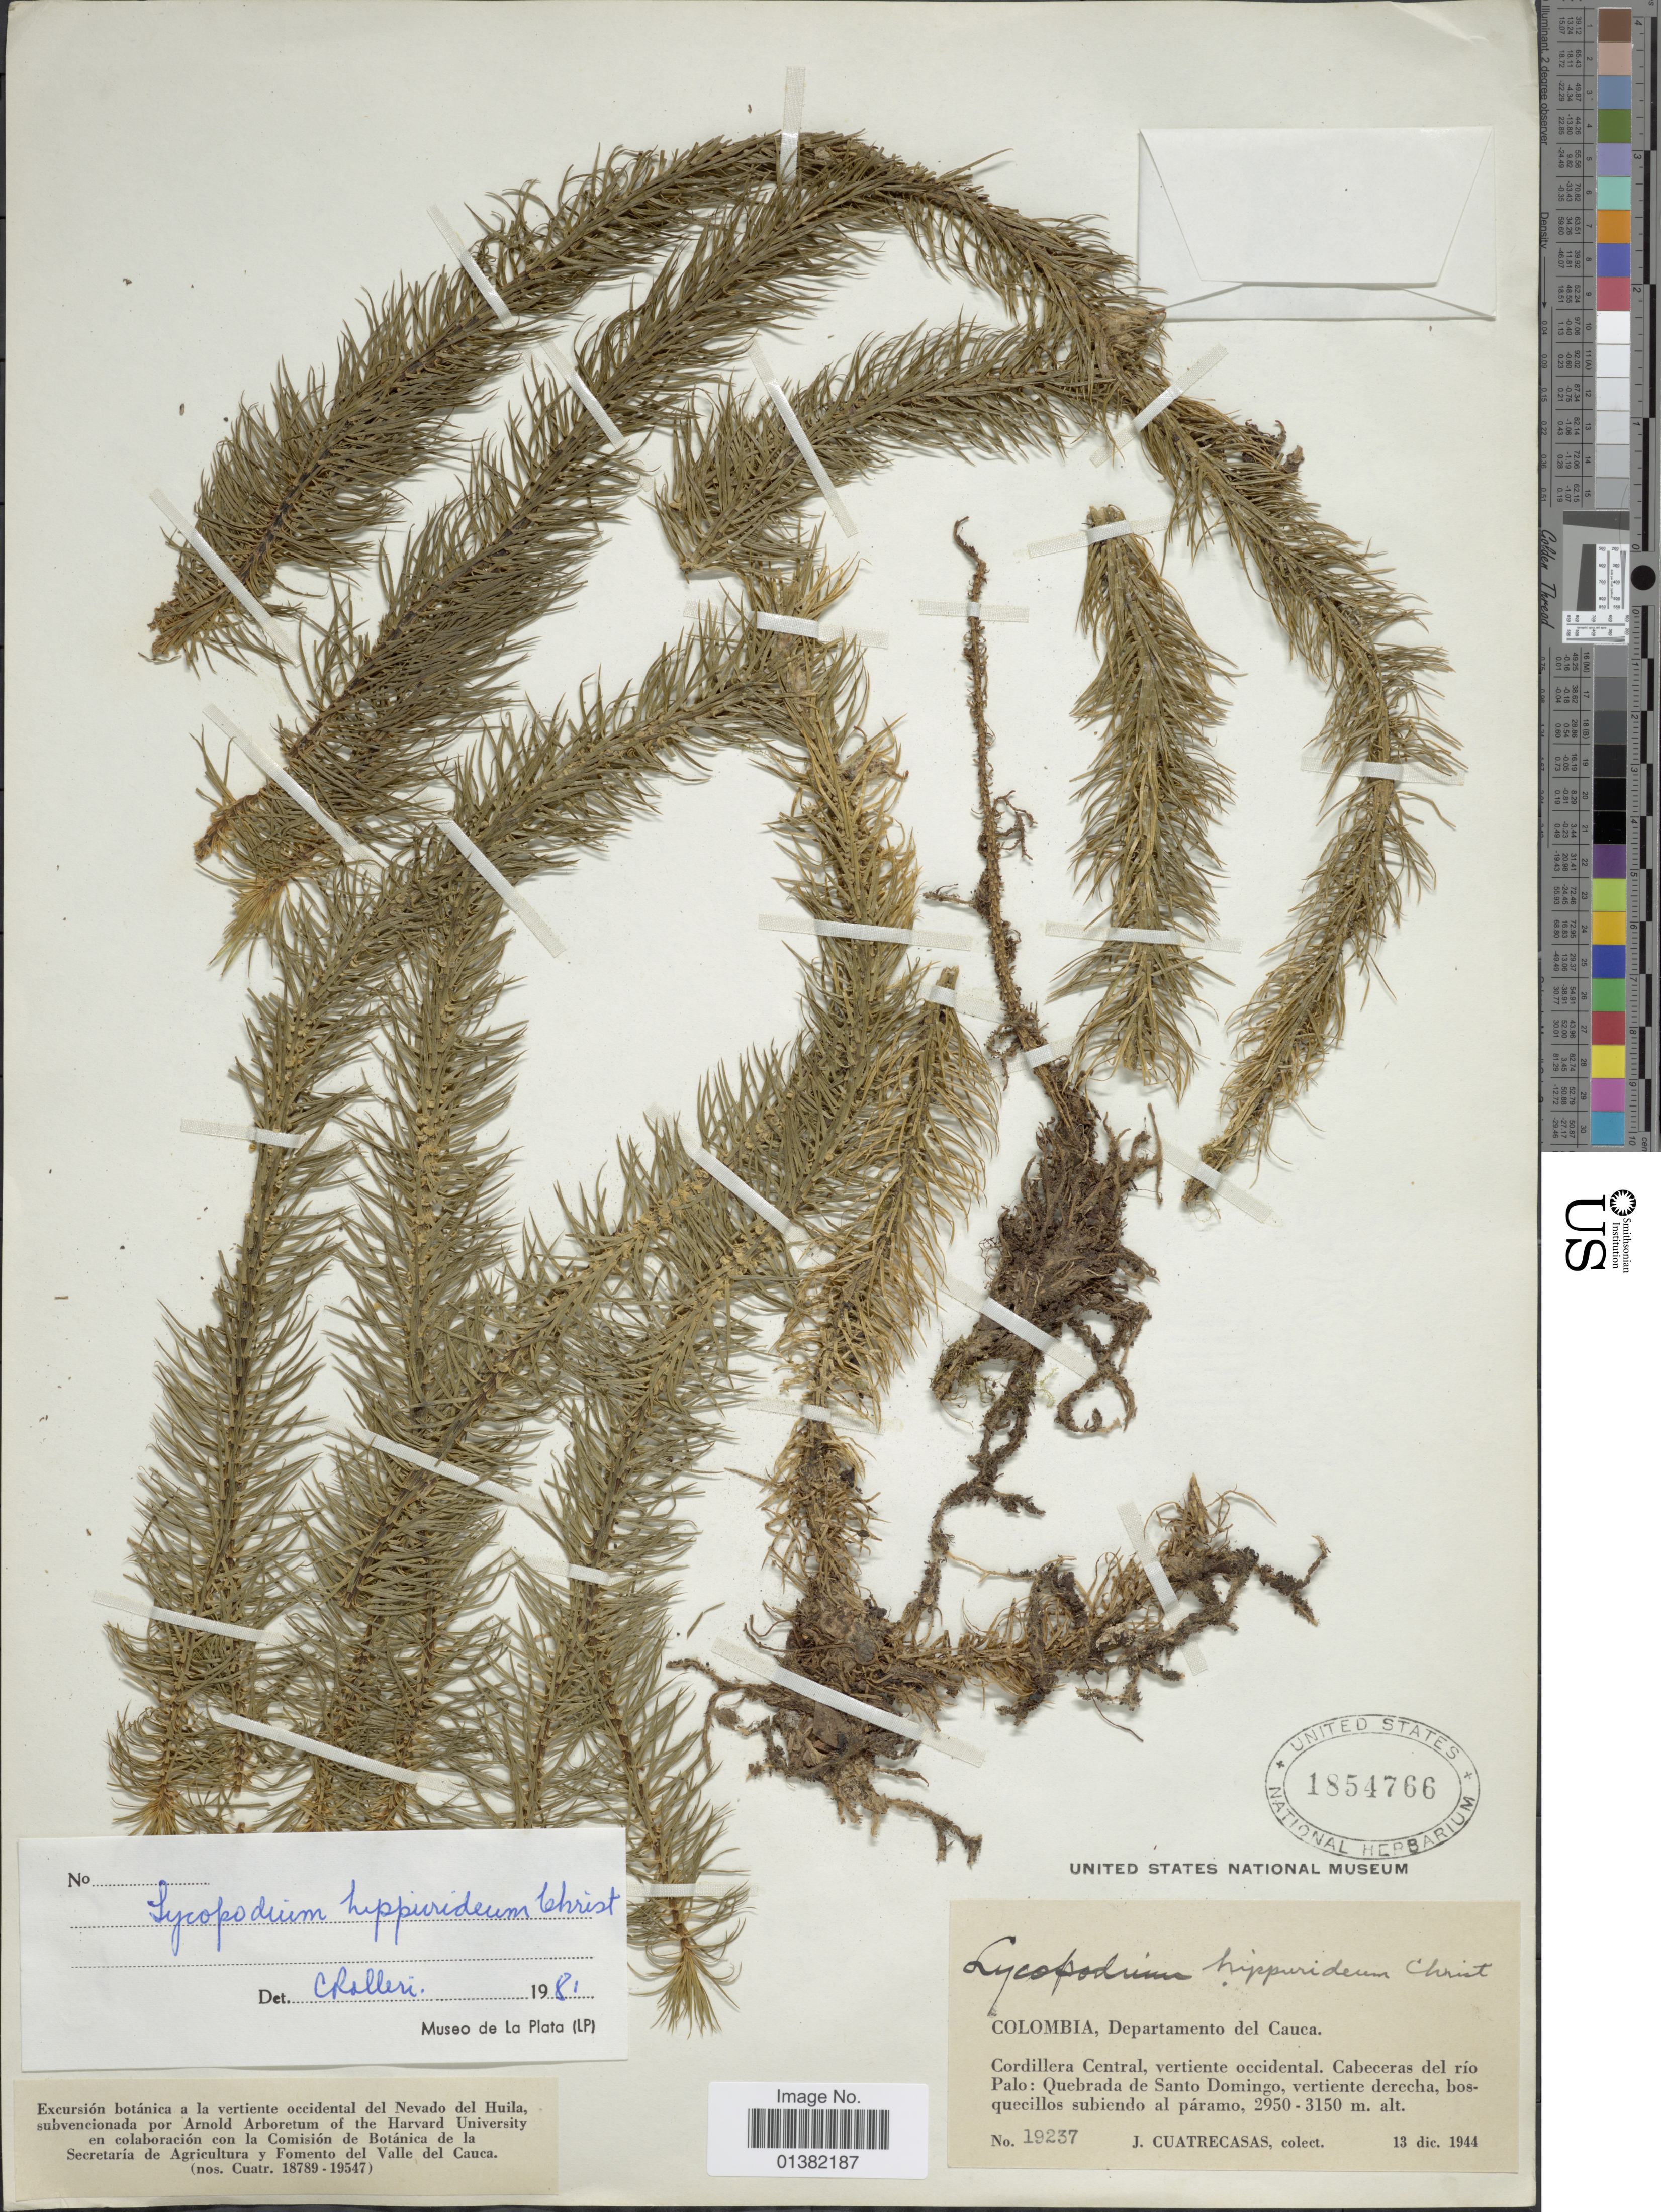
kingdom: Plantae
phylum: Tracheophyta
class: Lycopodiopsida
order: Lycopodiales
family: Lycopodiaceae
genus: Phlegmariurus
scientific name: Phlegmariurus hippurideus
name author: (Christ) B. Øllg.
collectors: J. Cuatrecasas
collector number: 19237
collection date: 1944-12-13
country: Colombia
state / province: Cauca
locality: Cordillera Central, vertiente occidental. Cabeceras del río Palo: Quebrada de Santo Domingo, vertiente derecha, bosquecillos subiendo al páramo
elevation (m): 2950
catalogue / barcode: US 1854766